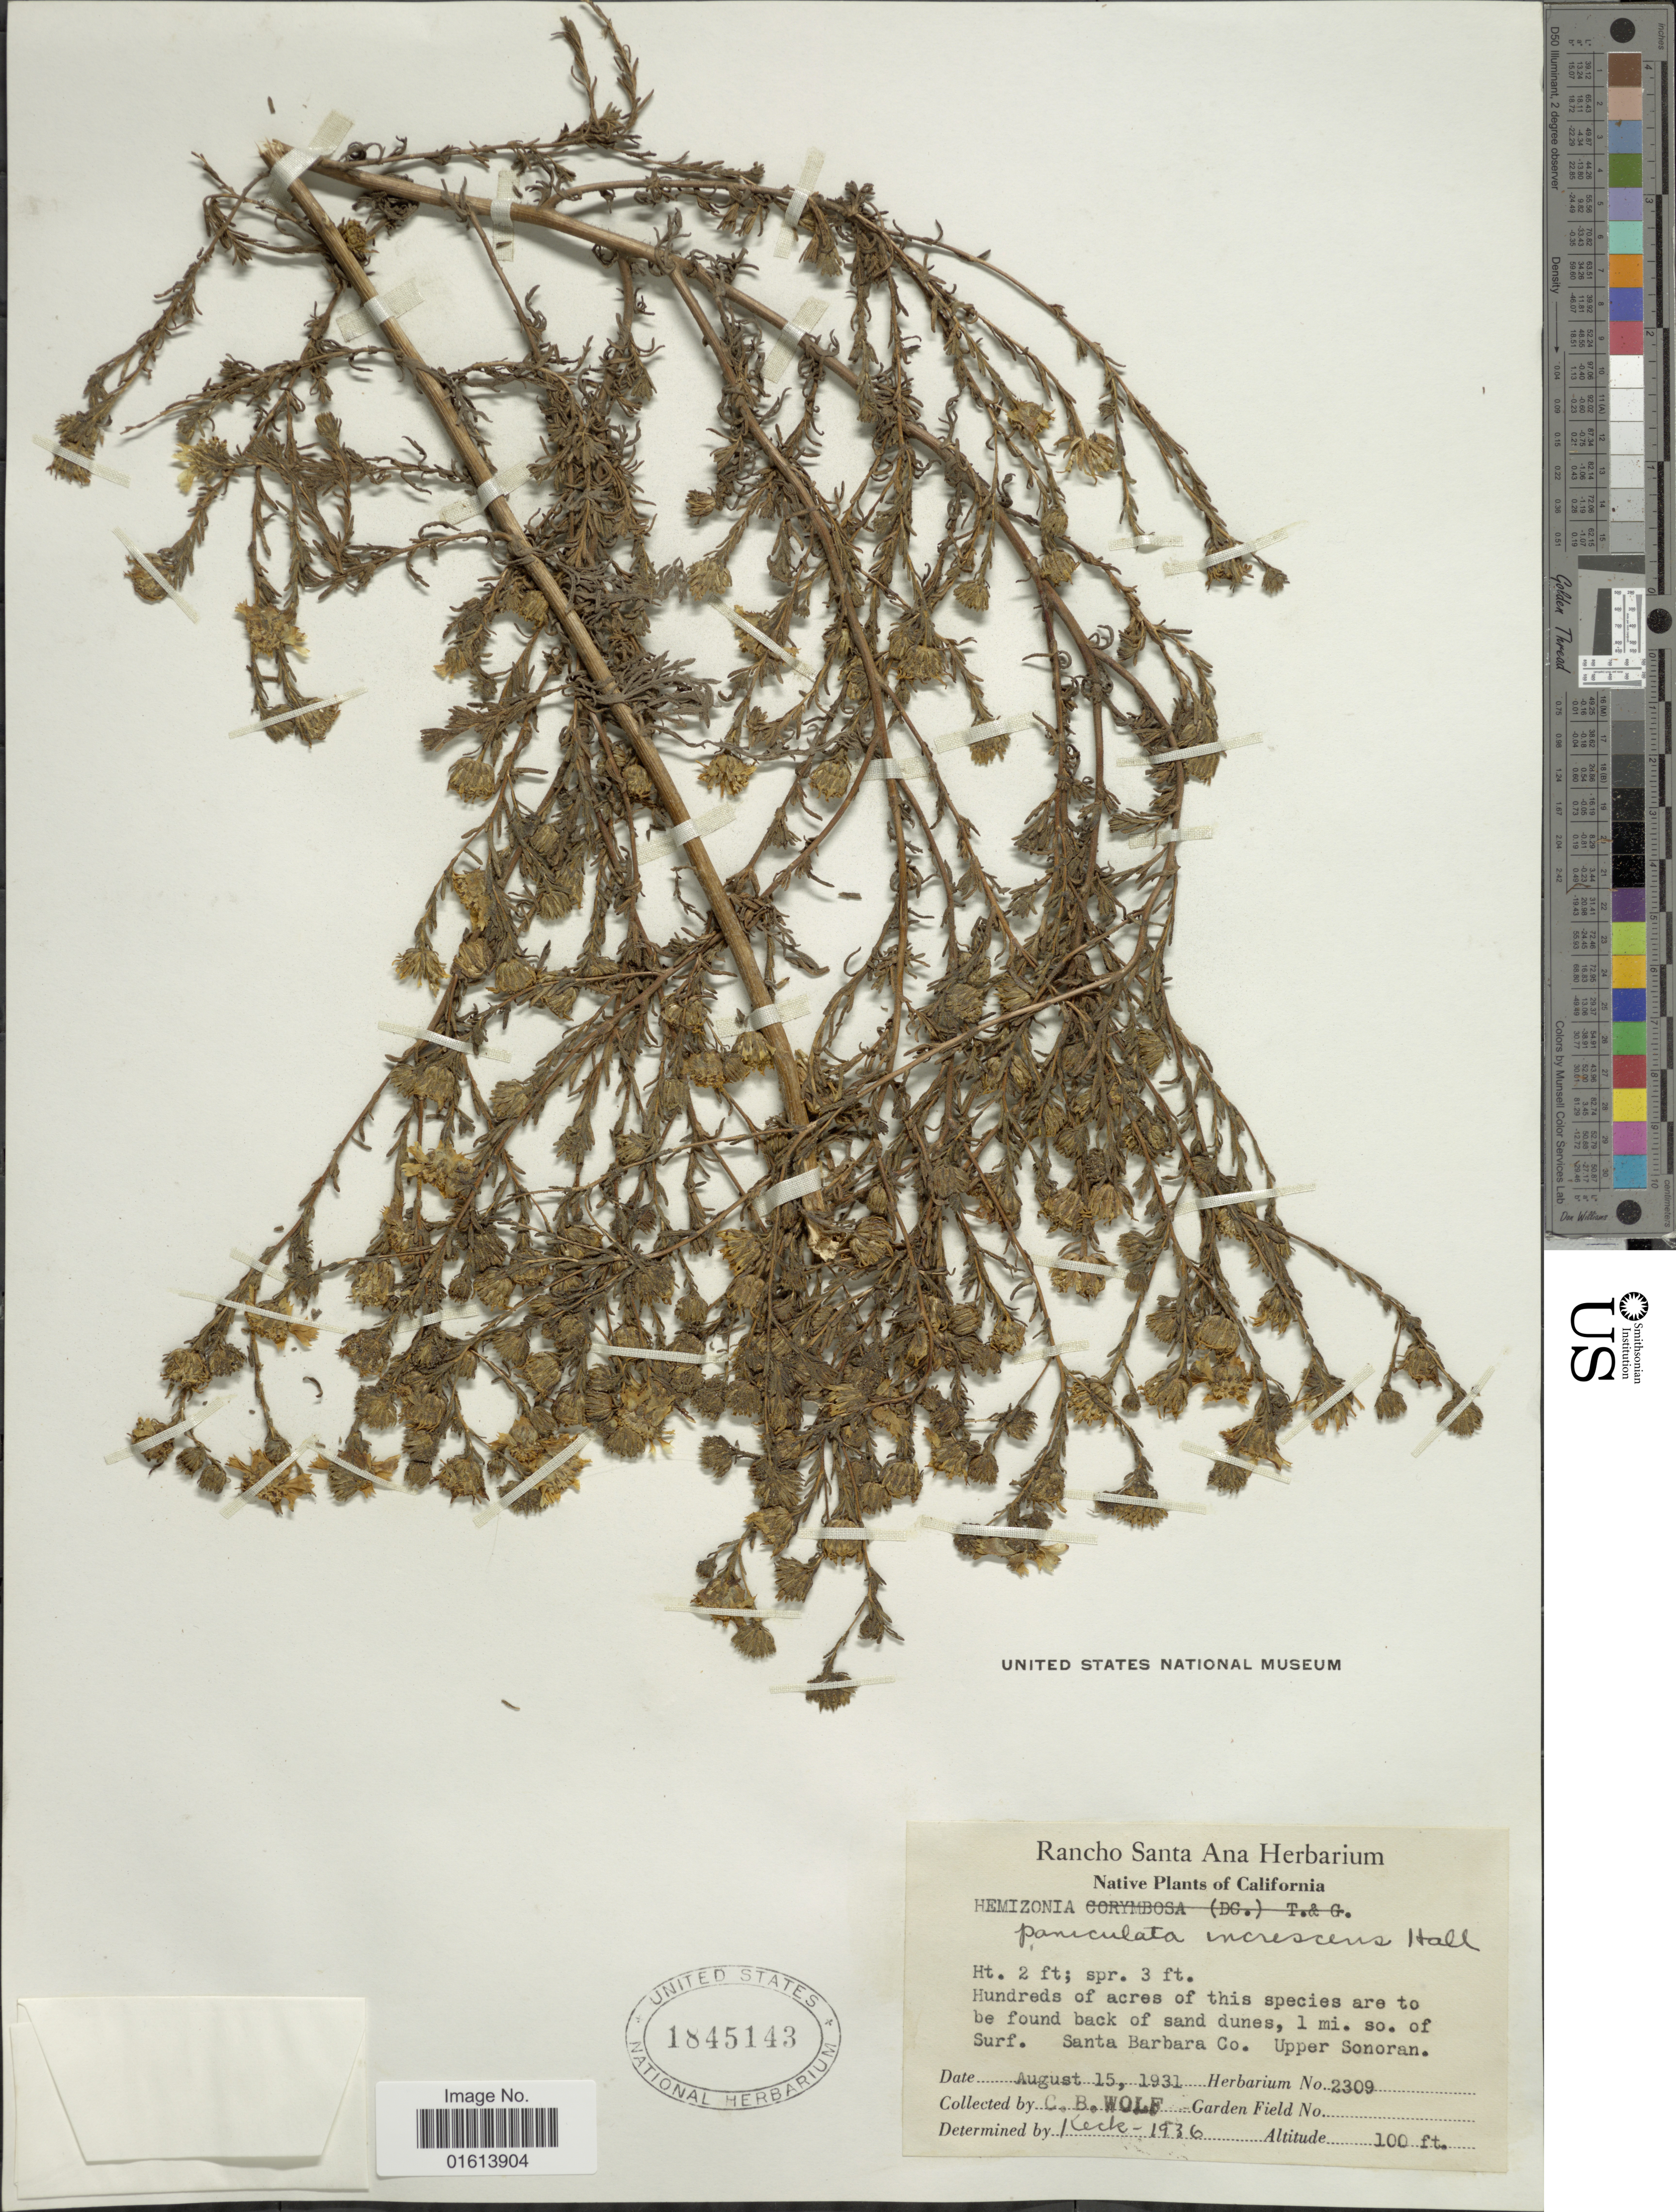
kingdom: Plantae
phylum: Tracheophyta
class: Magnoliopsida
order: Asterales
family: Asteraceae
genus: Deinandra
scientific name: Deinandra paniculata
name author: (A. Gray) Davidson & Moxley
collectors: C. B. Wolf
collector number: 2309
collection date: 1931-08-15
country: United States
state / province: California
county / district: Santa Barbara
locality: California. Santa Barbara Co. Upper Sonoran.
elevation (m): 30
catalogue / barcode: US 1845143